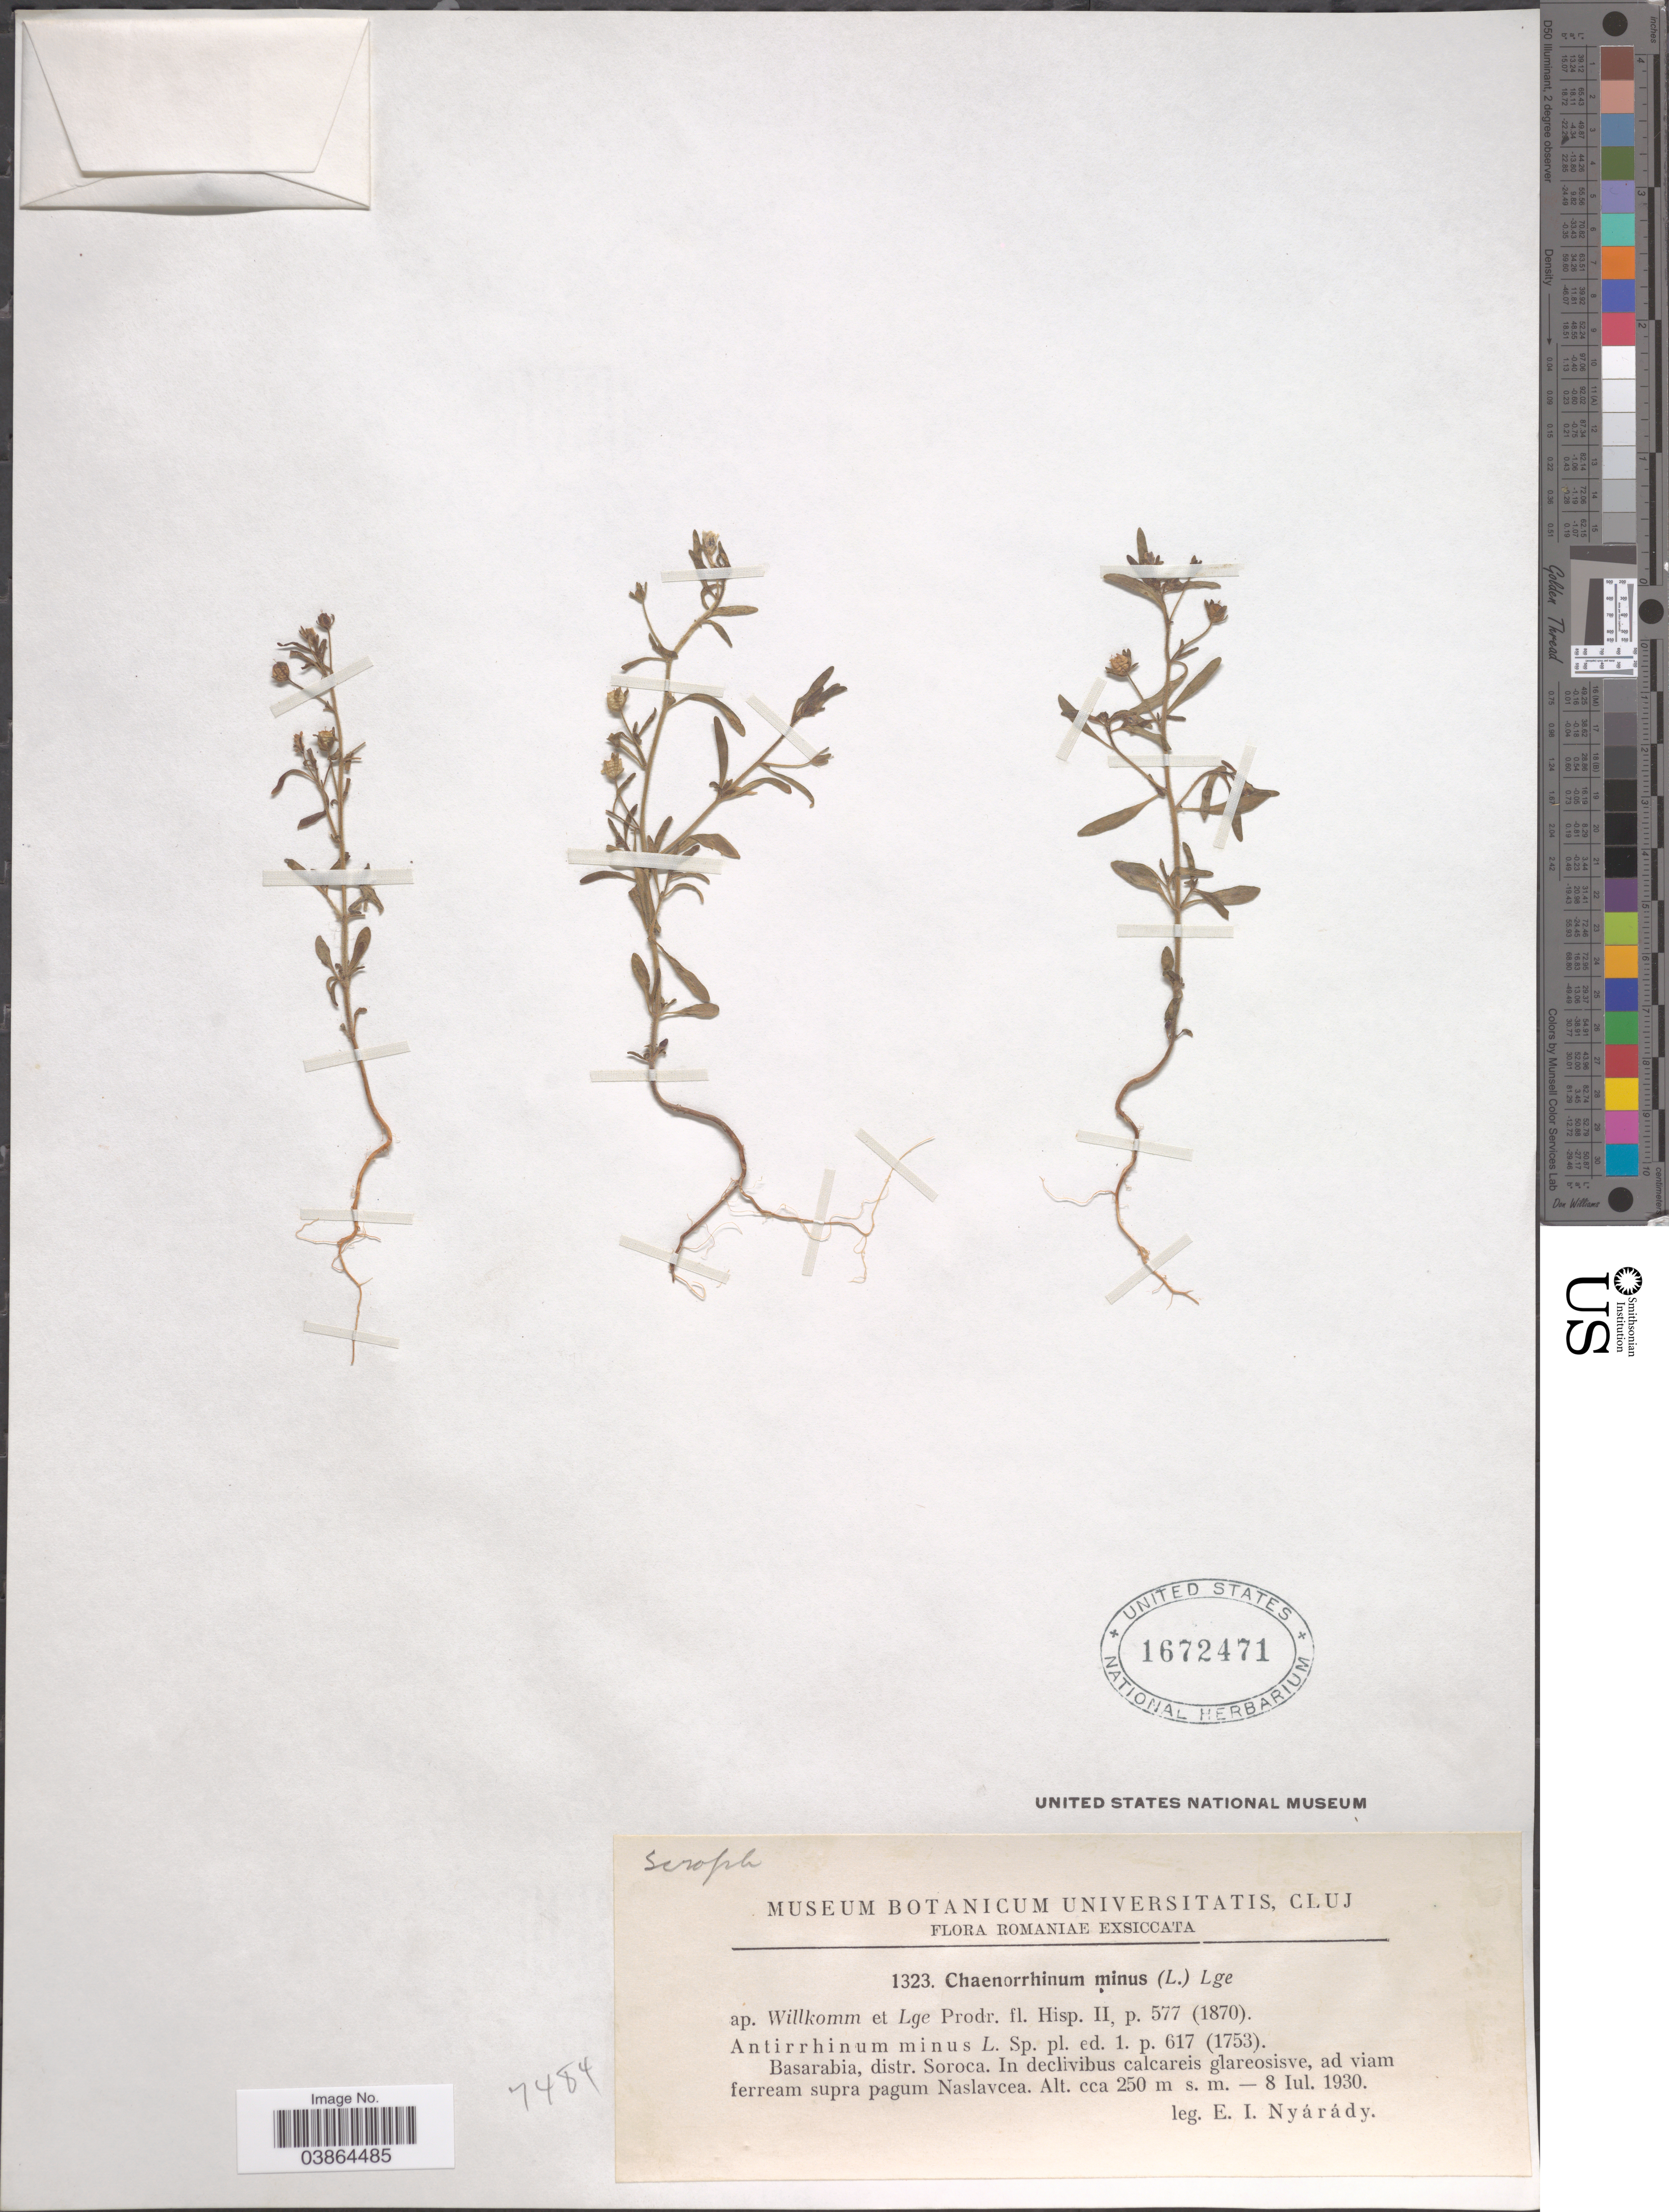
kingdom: Plantae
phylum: Tracheophyta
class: Magnoliopsida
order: Lamiales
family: Plantaginaceae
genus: Chaenorrhinum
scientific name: Chaenorrhinum minor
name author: (L.) Lange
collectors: E. Nyarady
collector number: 1323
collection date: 1930-07-08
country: Moldova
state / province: Soroca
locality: Basarabia, distr. Soroca. In declivibus calcareis glareosisve, ad viam ferream supra pagum Naslavcea.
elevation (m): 250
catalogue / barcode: US 1672471